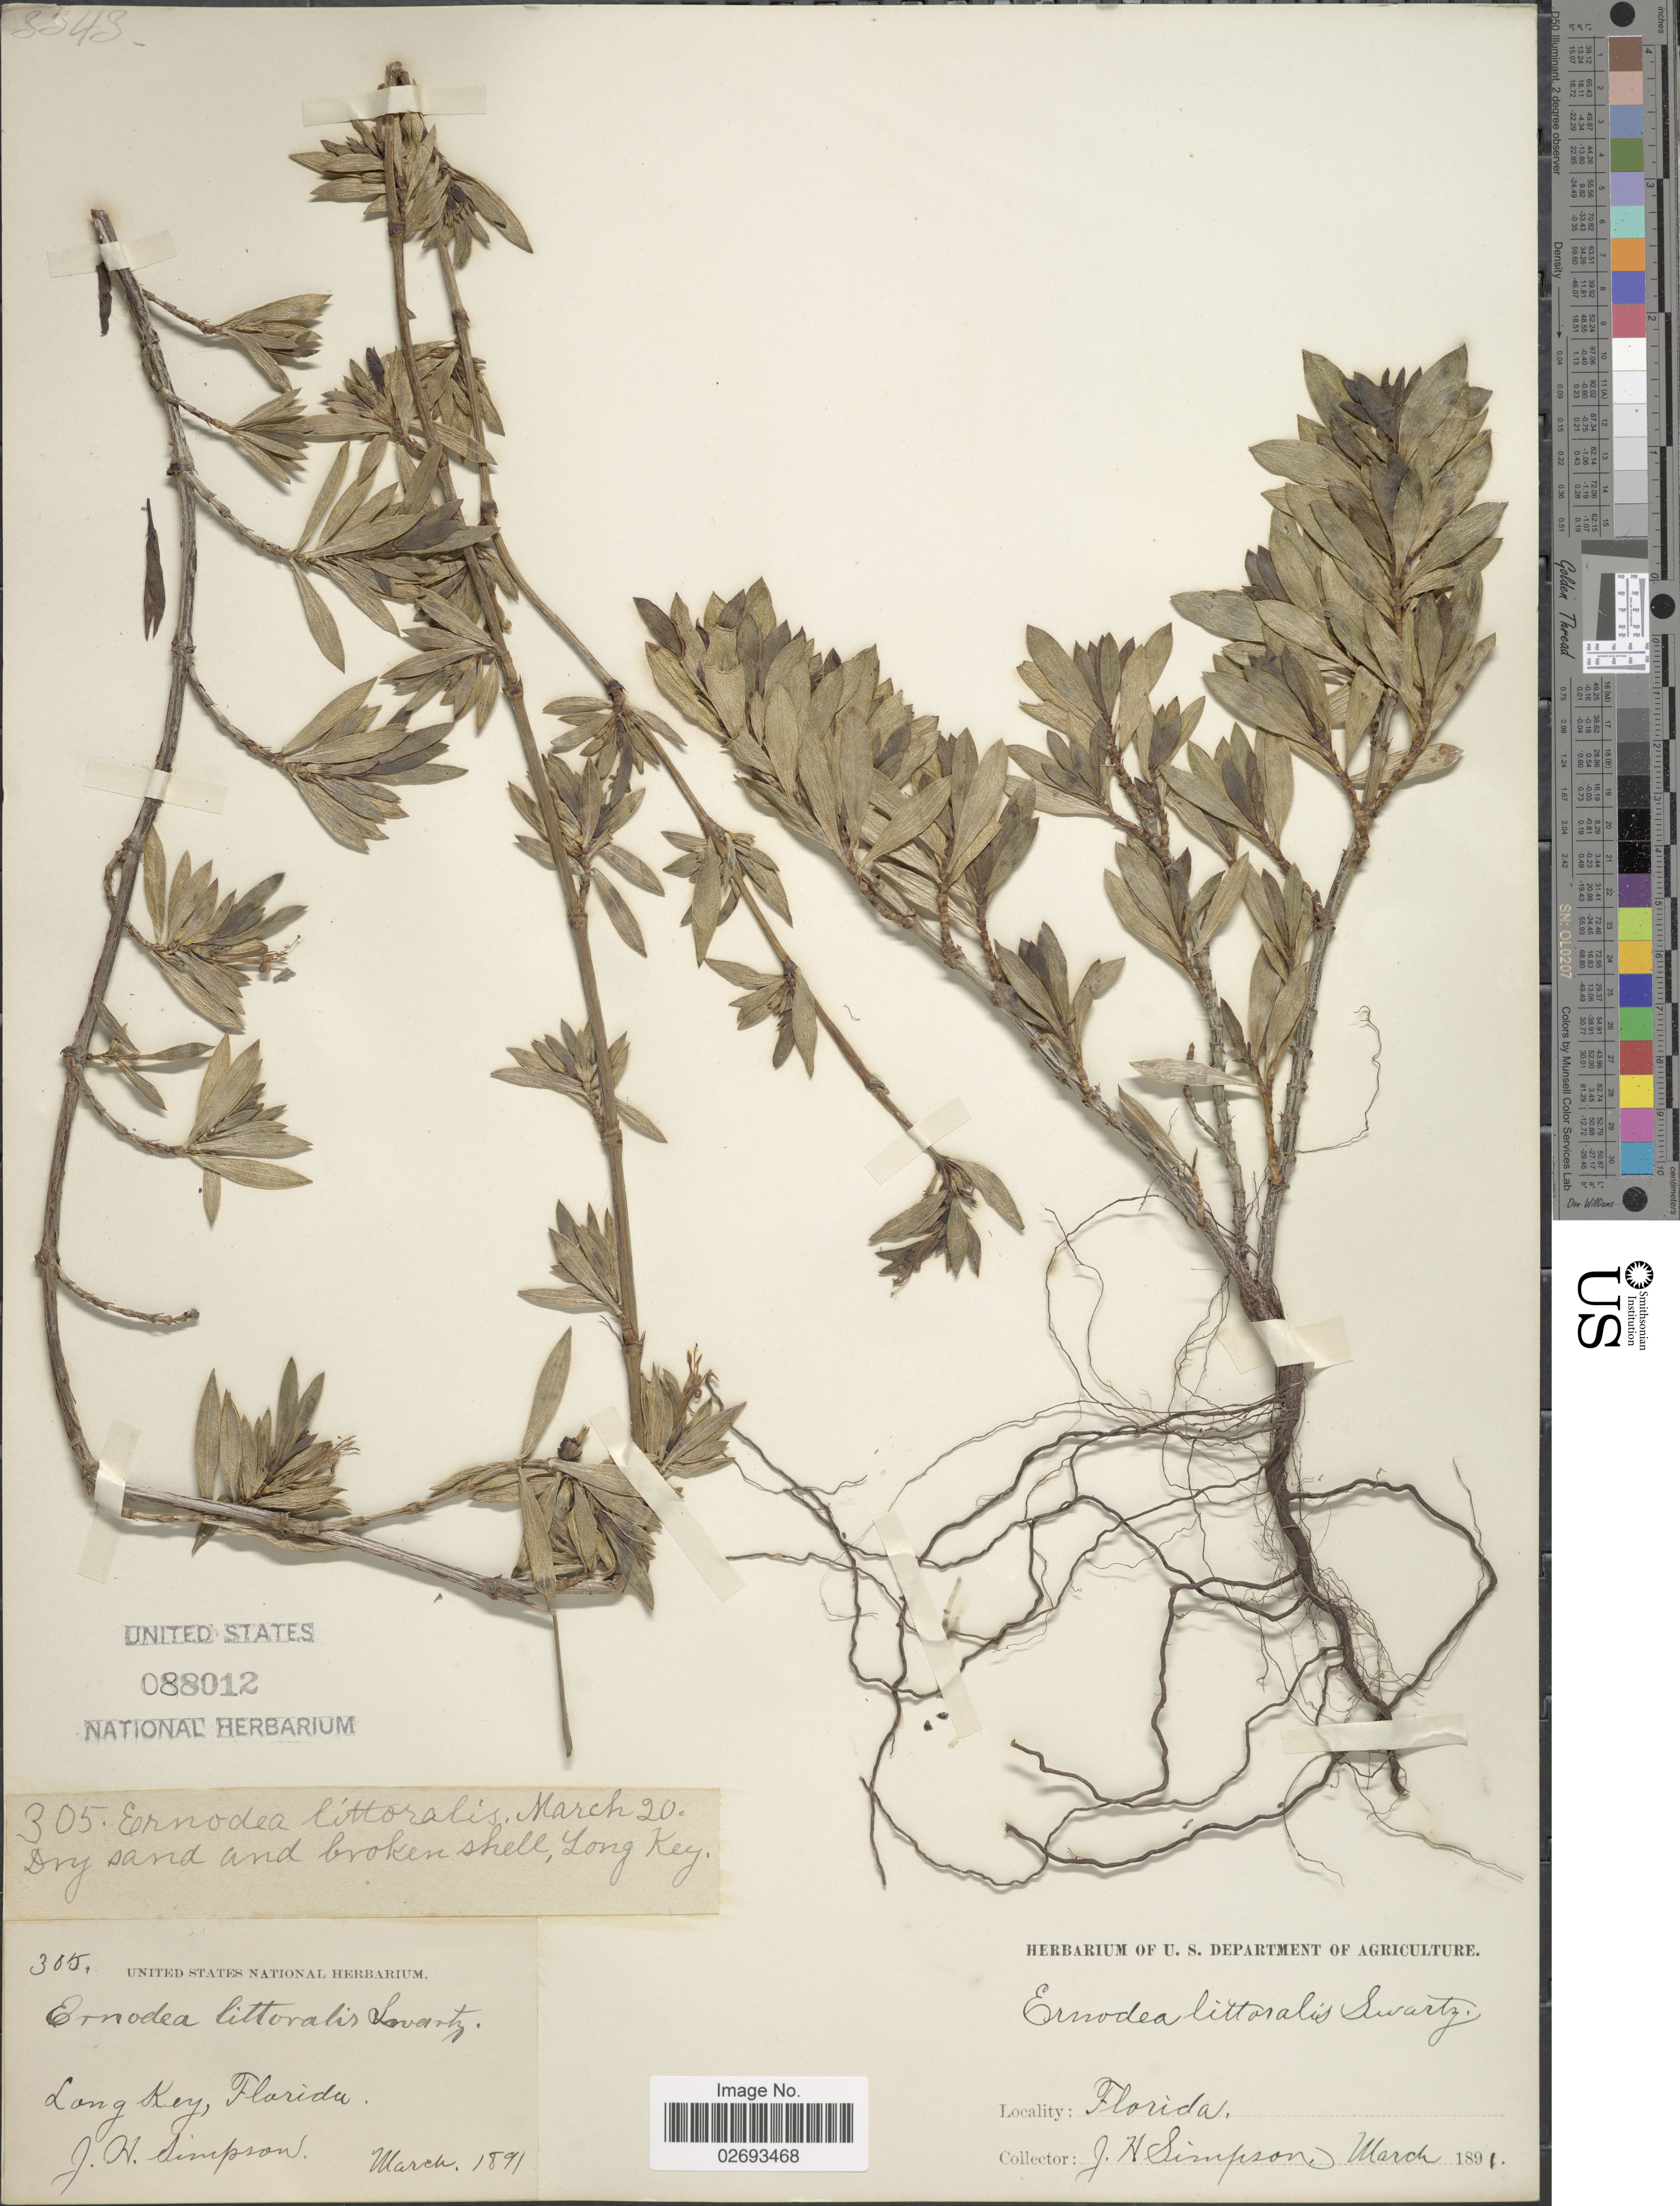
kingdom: Plantae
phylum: Tracheophyta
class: Magnoliopsida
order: Gentianales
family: Rubiaceae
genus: Ernodea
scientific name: Ernodea littoralis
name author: Sw.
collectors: J. H. Simpson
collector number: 305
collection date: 1891-03-20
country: United States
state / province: Florida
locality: Long Key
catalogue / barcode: US 88012